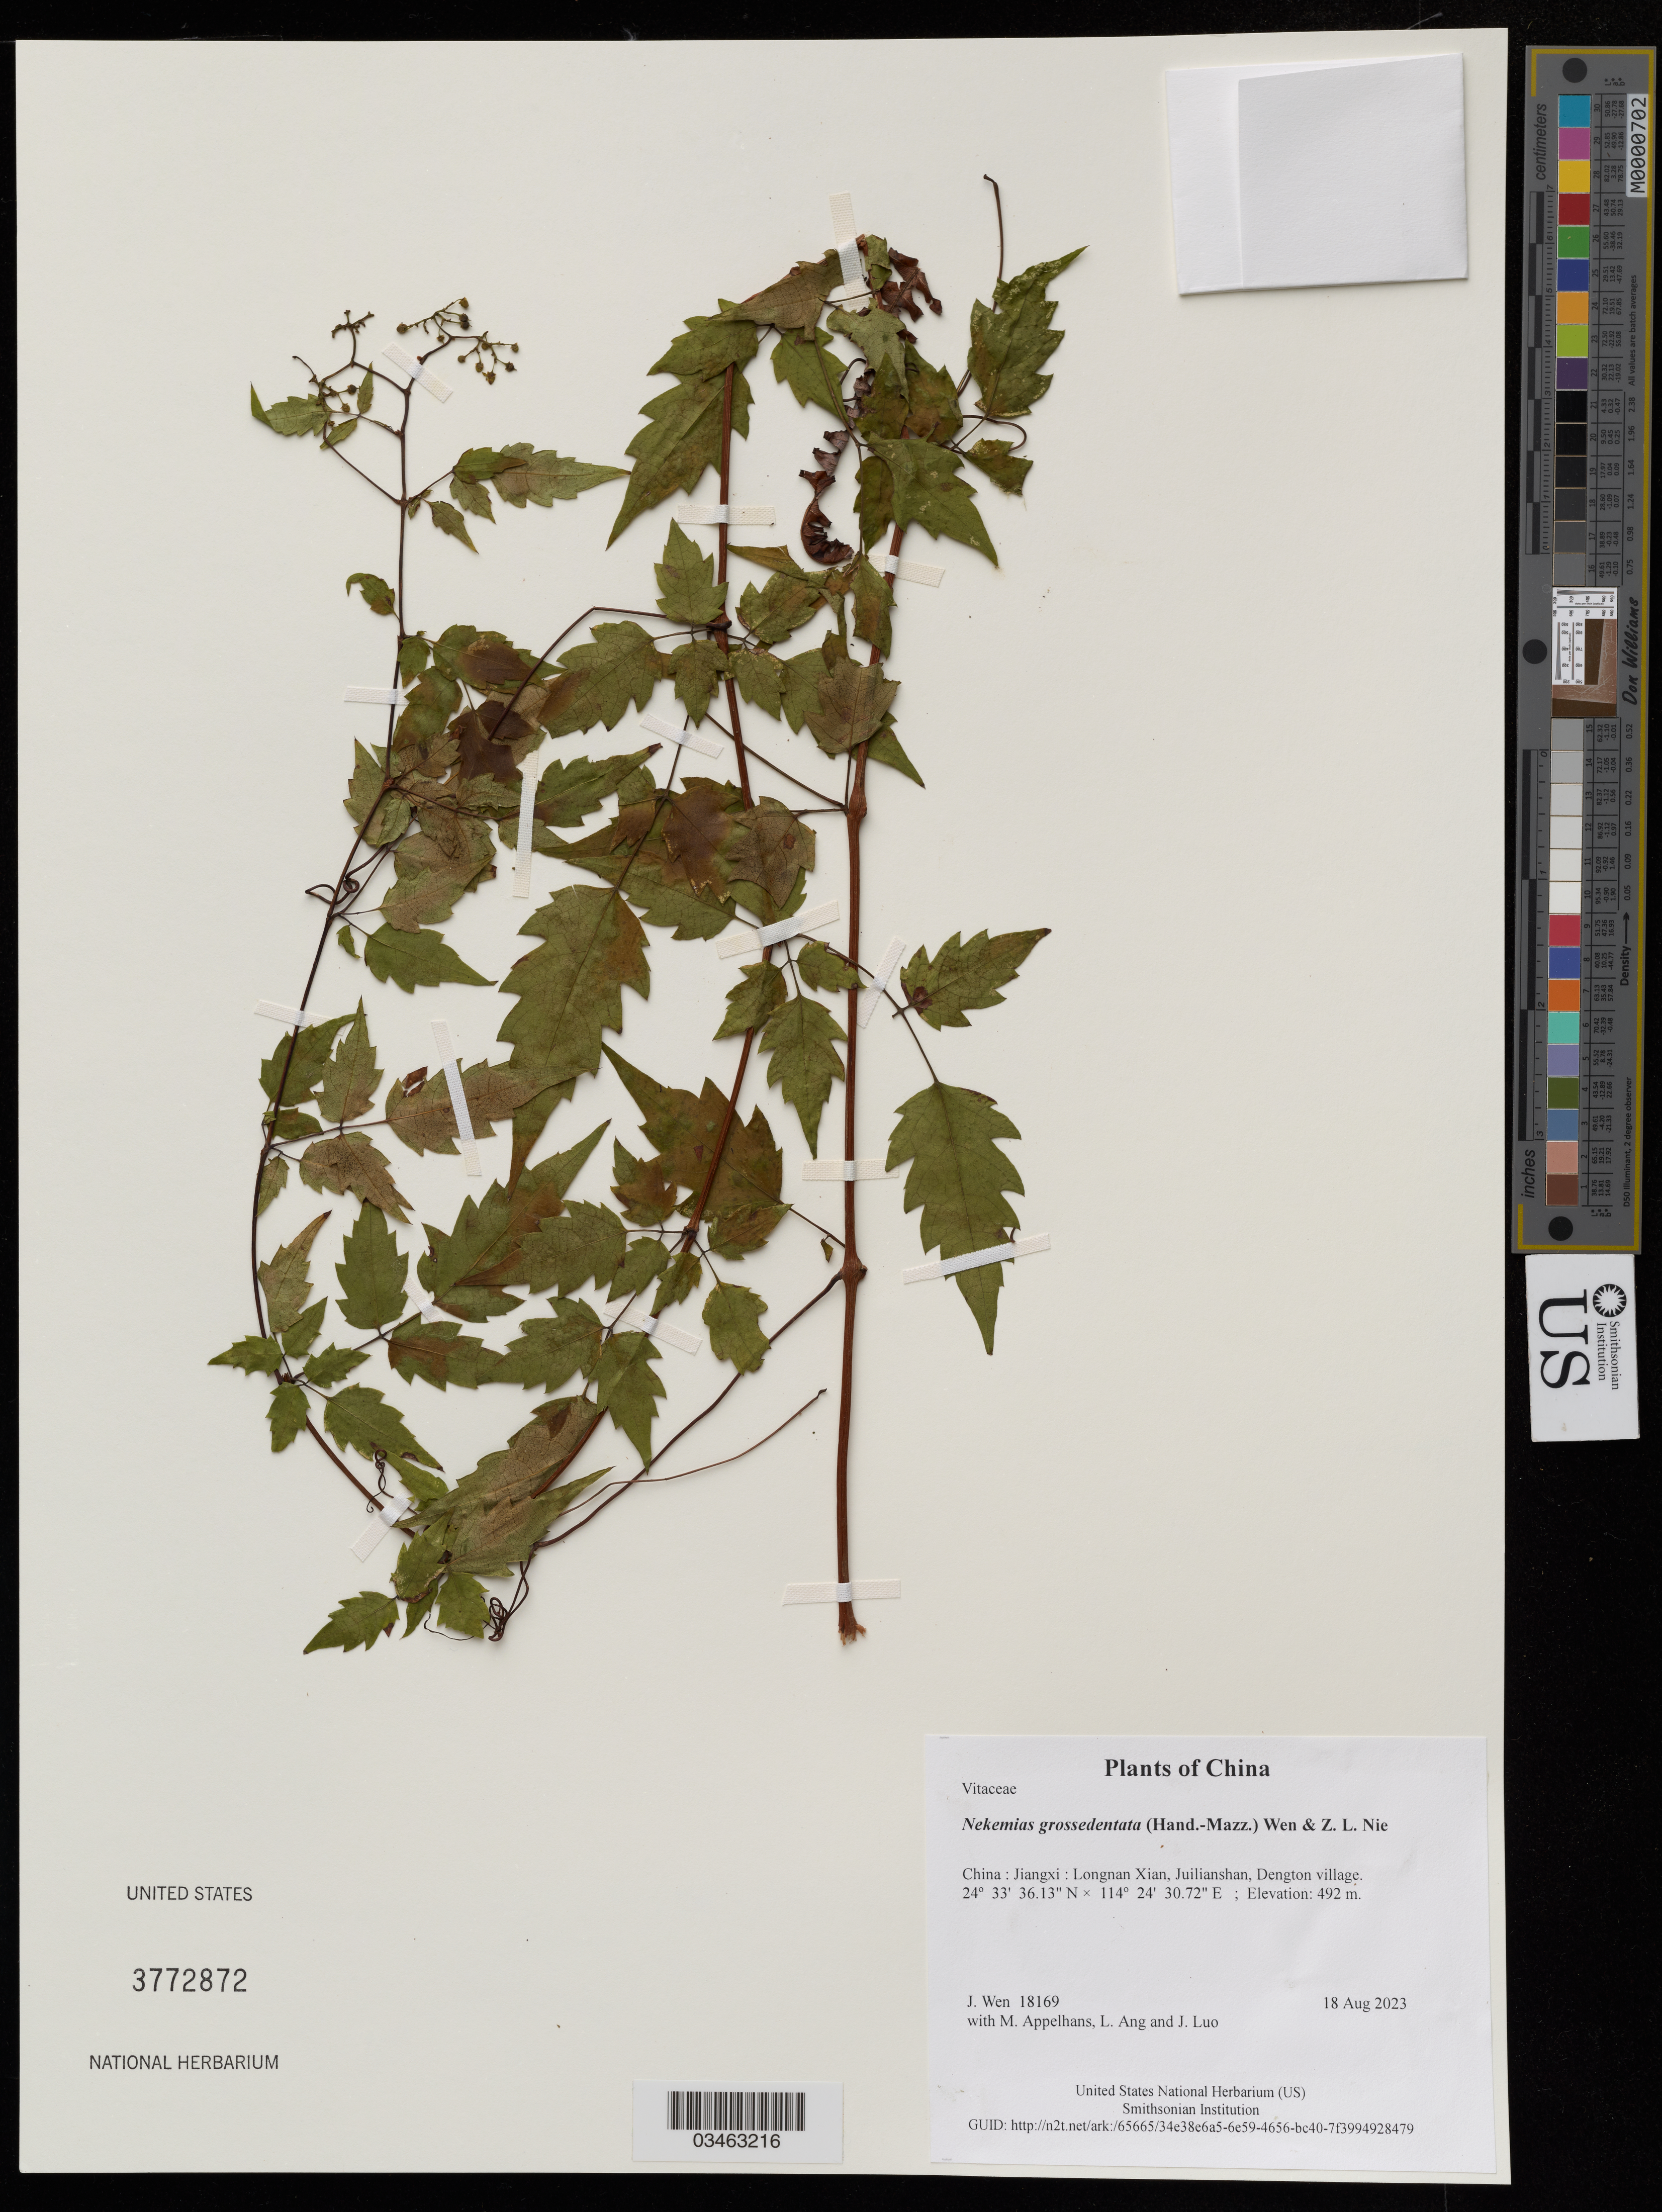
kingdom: Plantae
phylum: Tracheophyta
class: Magnoliopsida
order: Vitales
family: Vitaceae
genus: Nekemias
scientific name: Nekemias grossedentata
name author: (Hand.-Mazz.) J. Wen & Z. L. Nie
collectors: J. Wen, M. Appelhans, L. Ang & J. Luo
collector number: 18169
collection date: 2023-08-18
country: China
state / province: Jiangxi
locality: Longnan Xian, Juilianshan, Dengton village.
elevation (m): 492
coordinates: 24.560035 N, 114.408532 E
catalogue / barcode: US 3772872